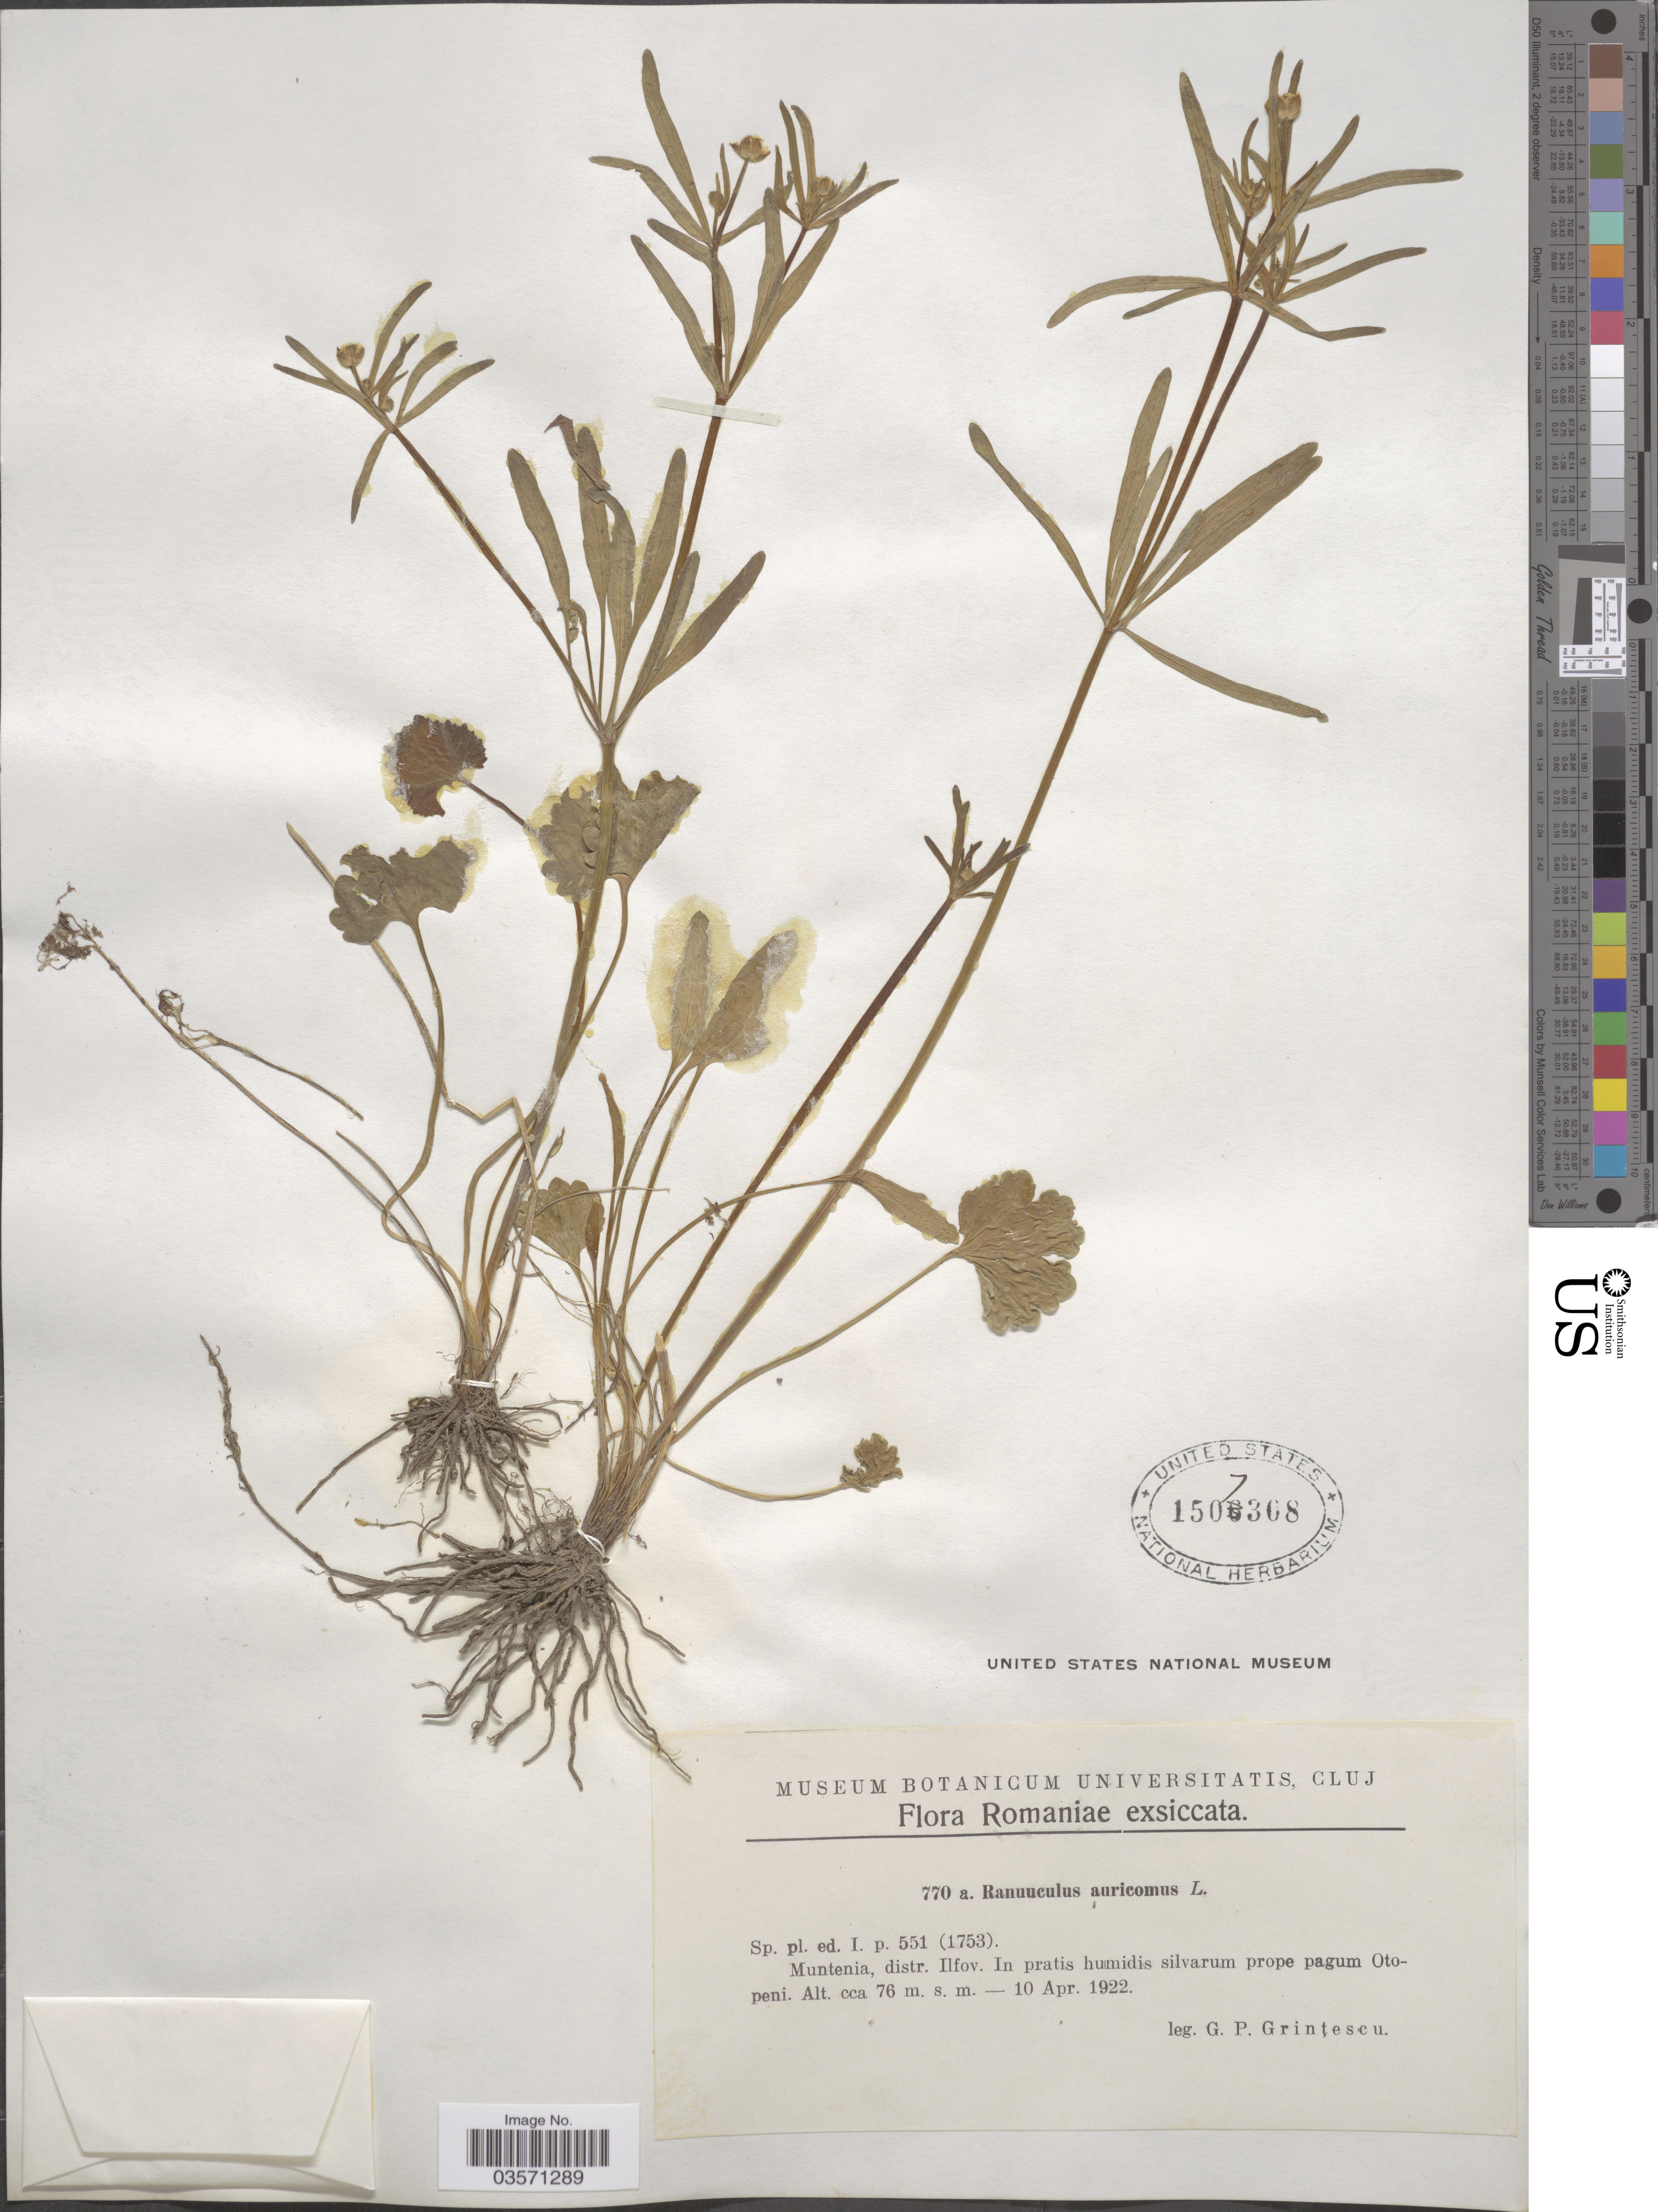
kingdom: Plantae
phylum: Tracheophyta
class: Magnoliopsida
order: Ranunculales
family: Ranunculaceae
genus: Ranunculus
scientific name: Ranunculus auricomus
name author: L.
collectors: G. Grintescu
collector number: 770 a.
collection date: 1922-04-10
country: Romania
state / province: Ilfov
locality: Muntenia, distr. Ilfov. In pratis humidis silvarum prope pagum Otopeni.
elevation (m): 76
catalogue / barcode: US 1507368